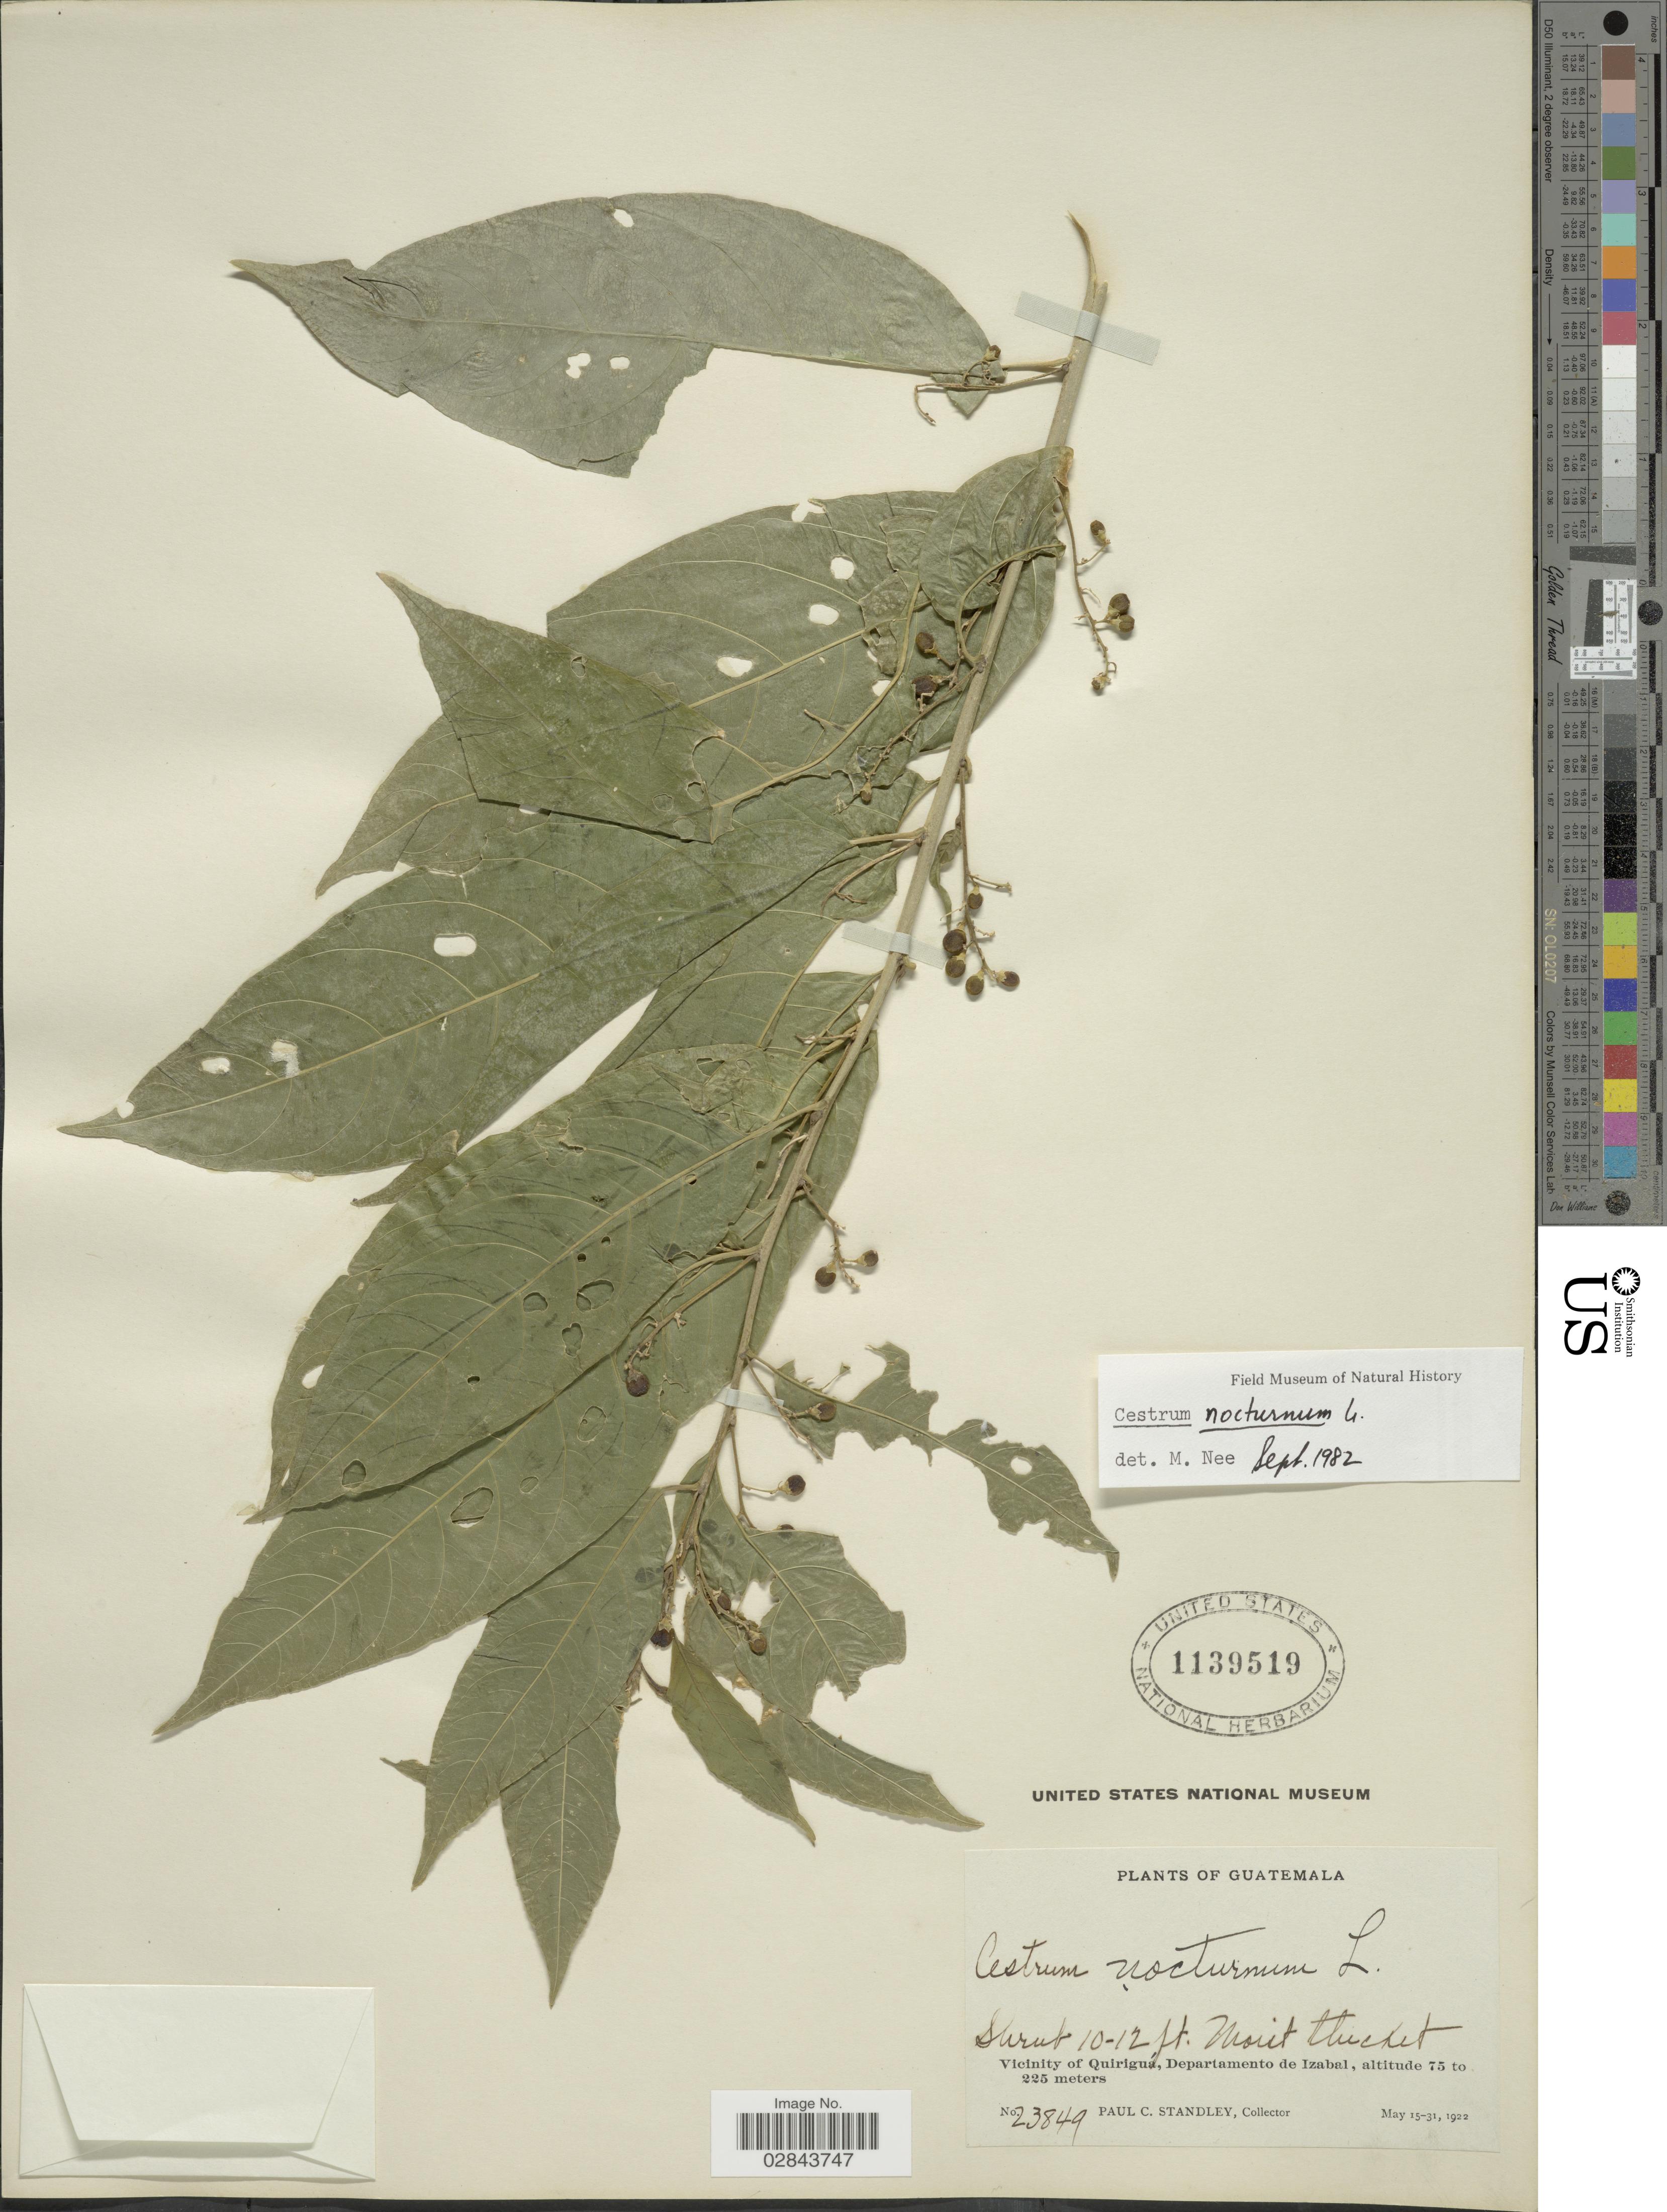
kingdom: Plantae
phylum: Tracheophyta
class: Magnoliopsida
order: Solanales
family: Solanaceae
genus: Cestrum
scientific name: Cestrum nocturnum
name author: L.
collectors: P. C. Standley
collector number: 23849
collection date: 1922-05-15/1922-05-31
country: Guatemala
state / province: Izabal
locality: Vicinity of Quirigua, Departamento de Izabal.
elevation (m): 75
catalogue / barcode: US 1139519